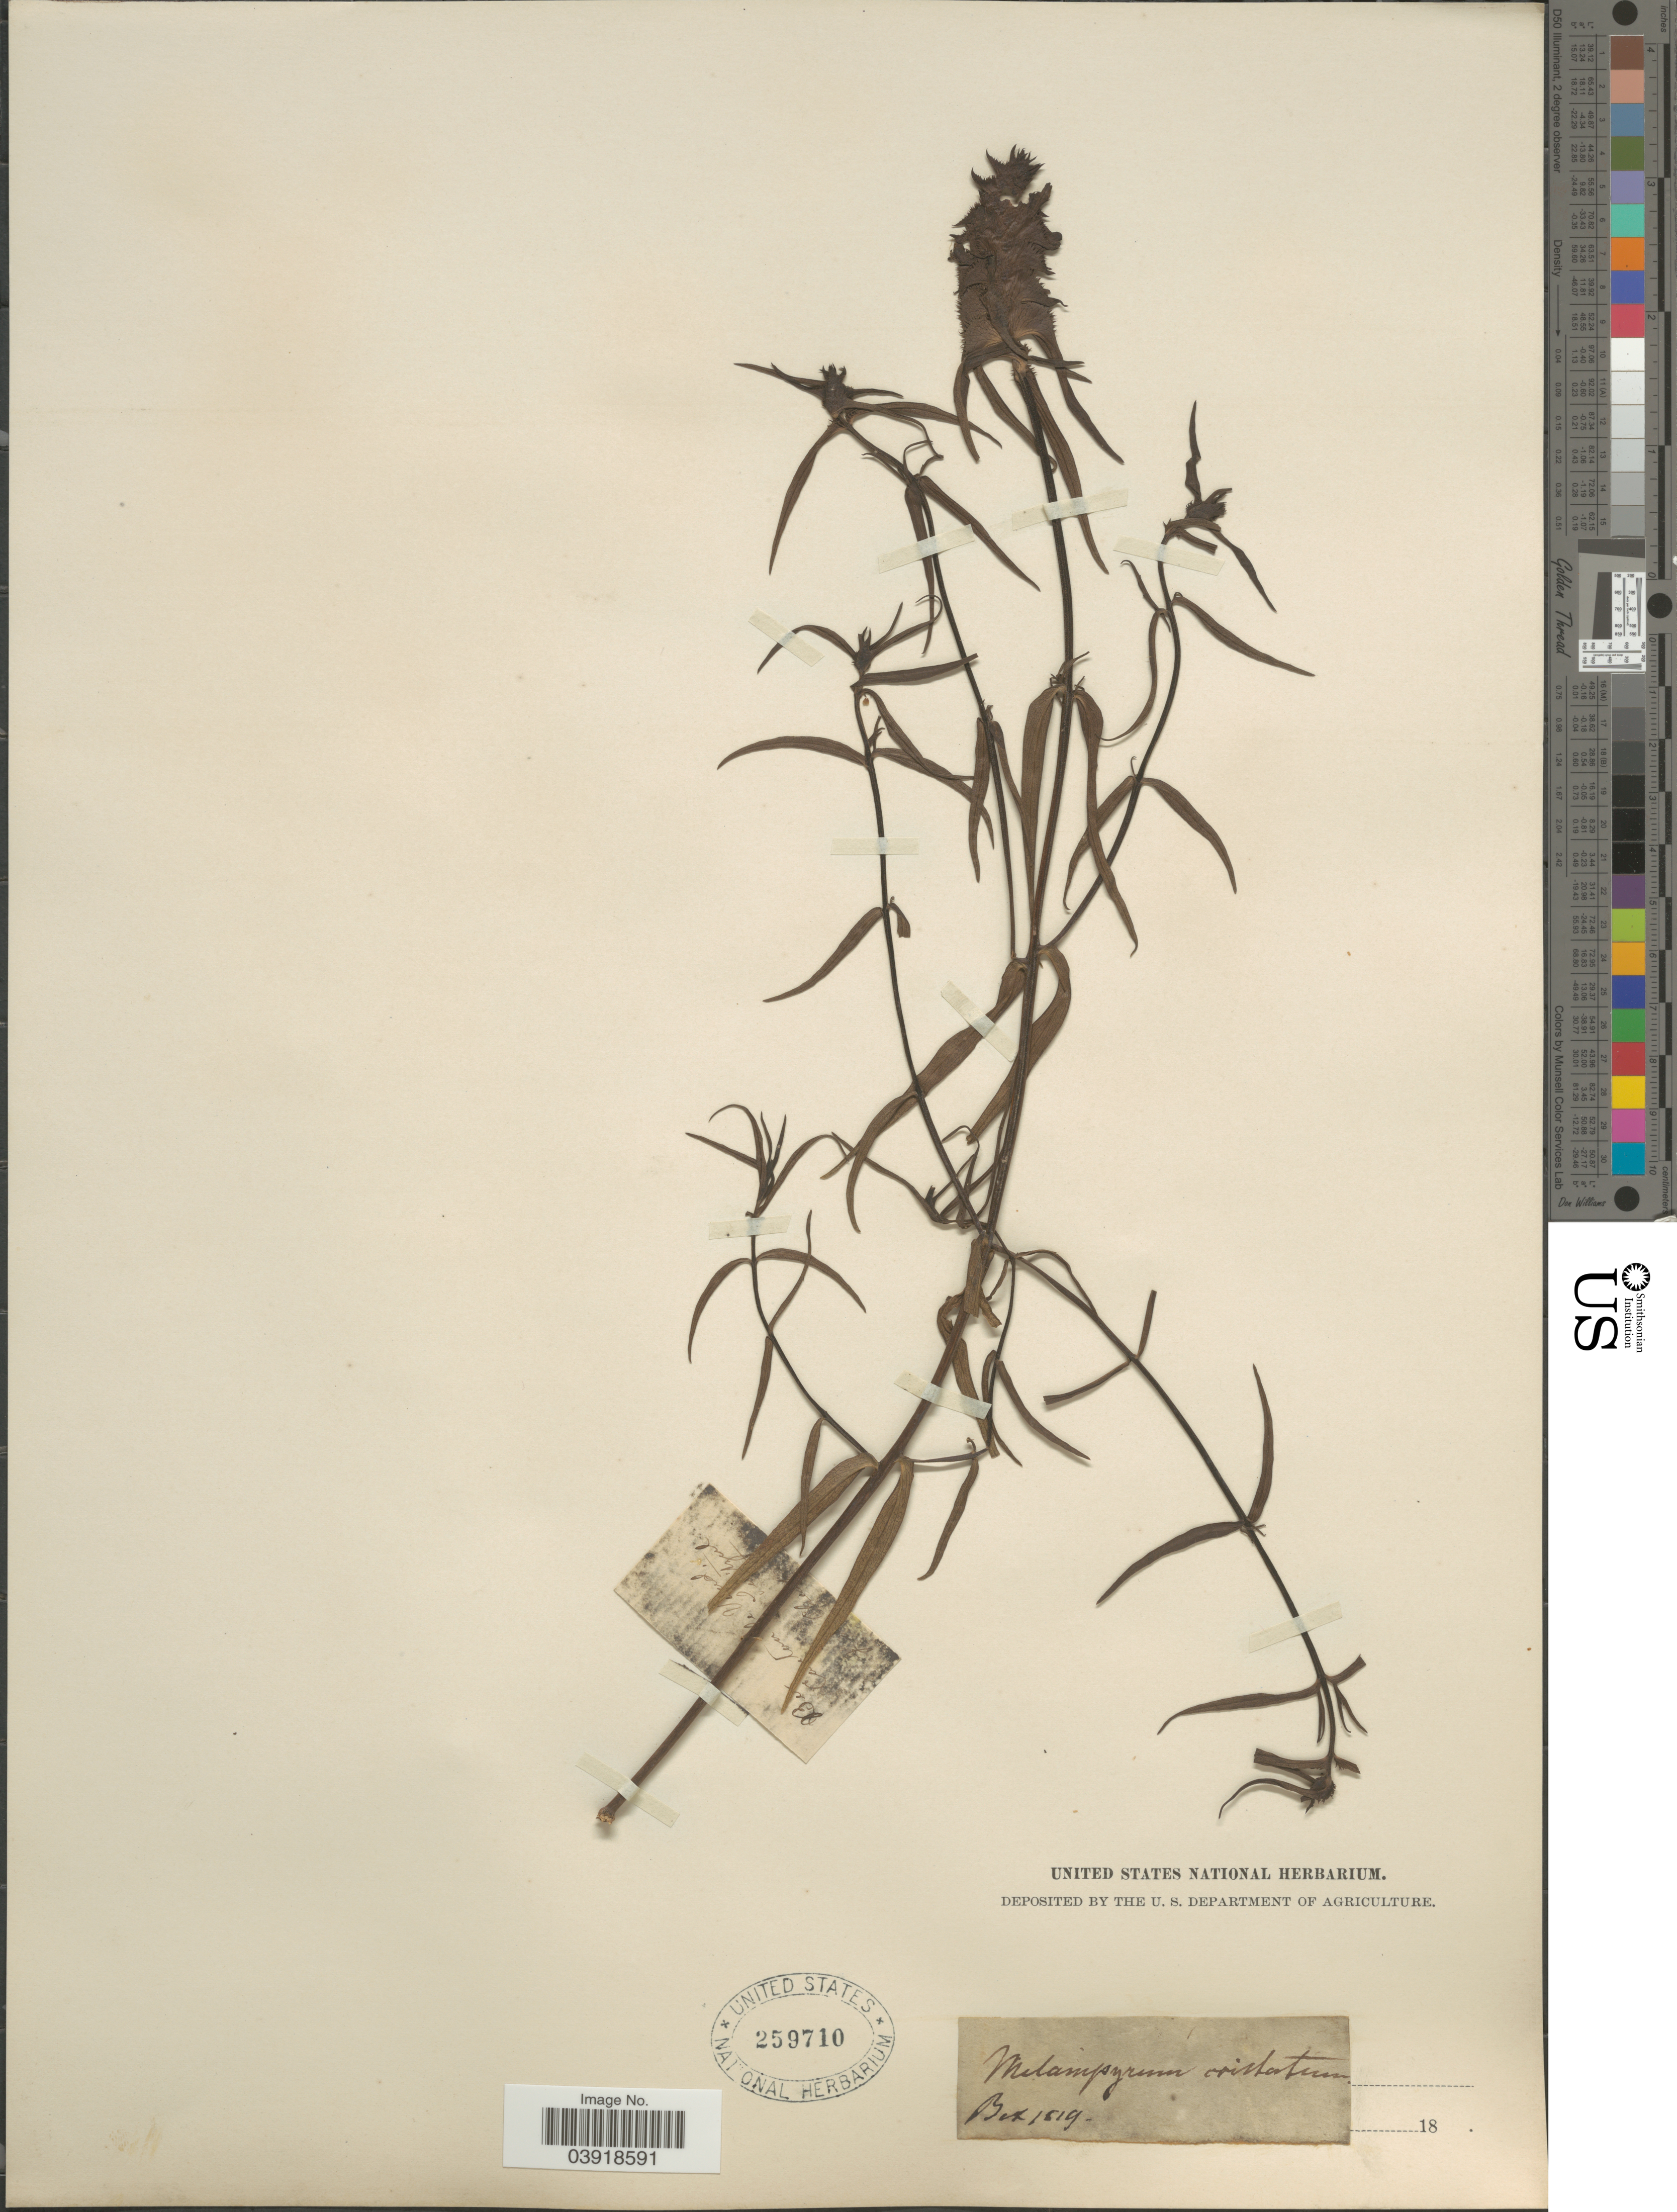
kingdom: Plantae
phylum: Tracheophyta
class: Magnoliopsida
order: Lamiales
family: Orobanchaceae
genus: Melampyrum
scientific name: Melampyrum cristatum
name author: Hablitz ex Steud.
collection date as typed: Transcribed d/m/y: //1519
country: Switzerland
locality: Bex.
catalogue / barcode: US 259710